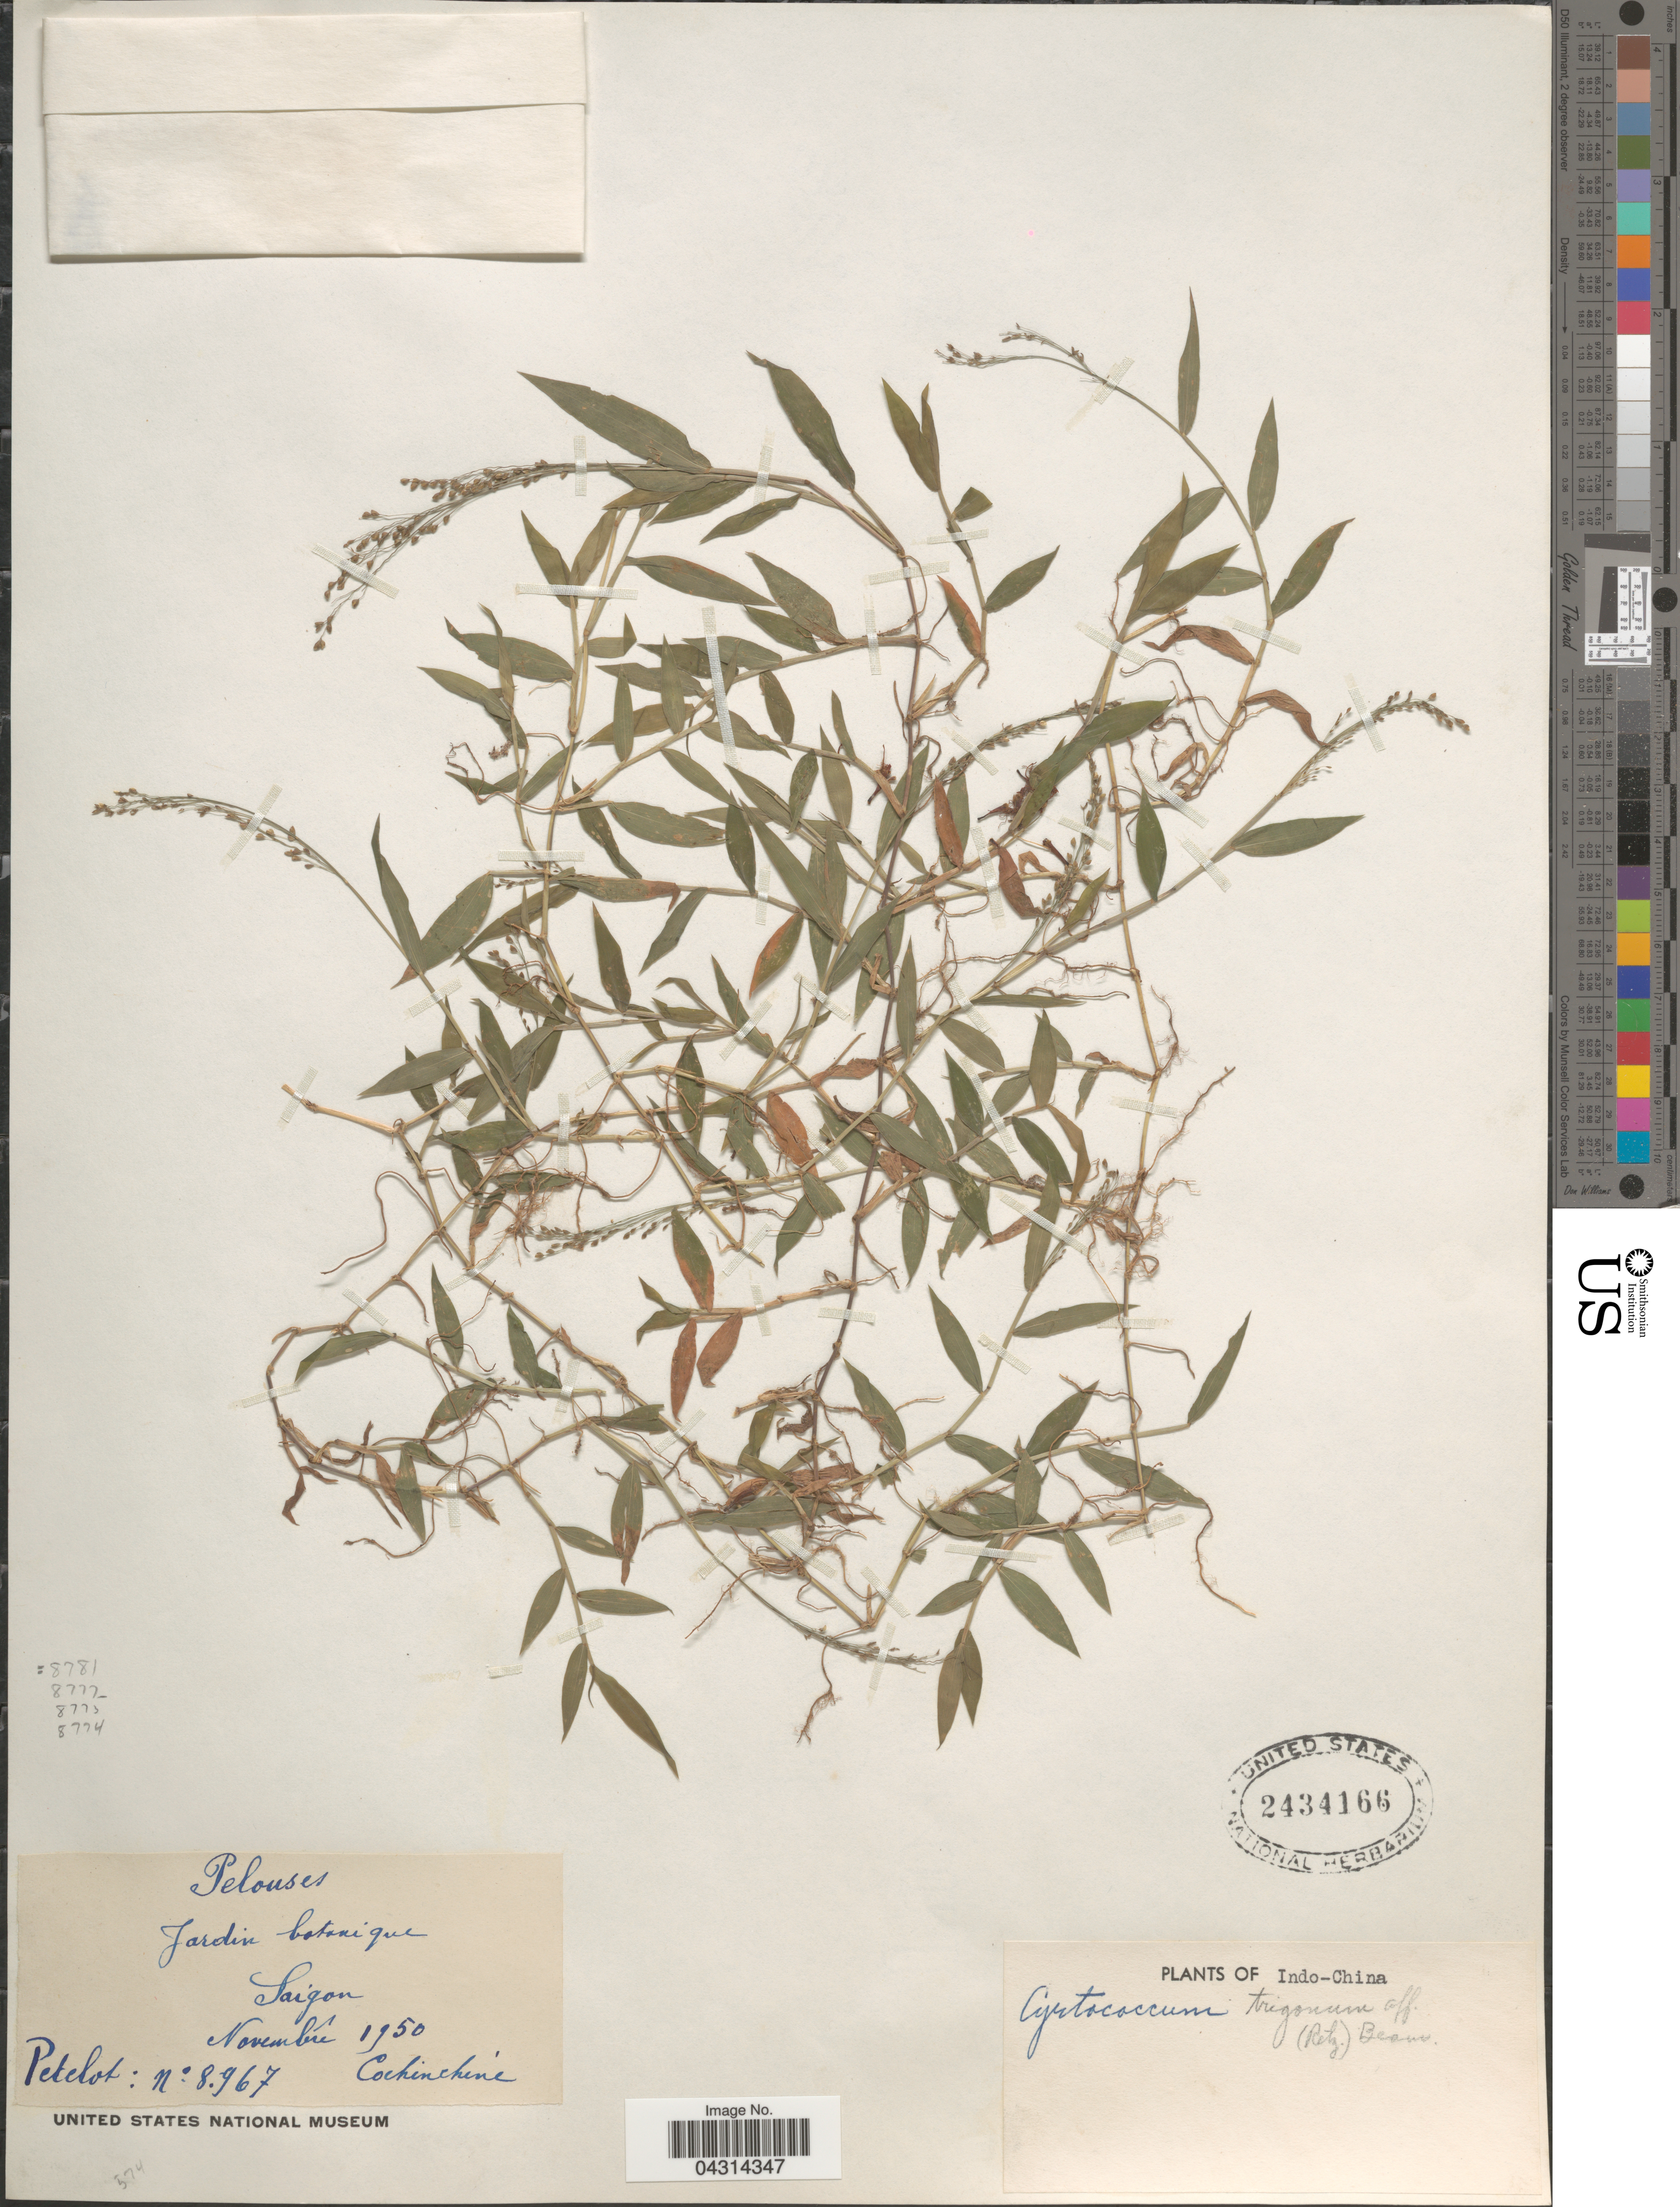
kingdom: Plantae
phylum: Tracheophyta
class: Liliopsida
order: Poales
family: Poaceae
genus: Cyrtococcum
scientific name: Cyrtococcum trigonum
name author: (Retz.) A. Camus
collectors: Pételot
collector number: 8967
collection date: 1950-11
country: Vietnam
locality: Jardin botanique. Saigon. Cochinchine. Indo-China.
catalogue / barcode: US 2434166